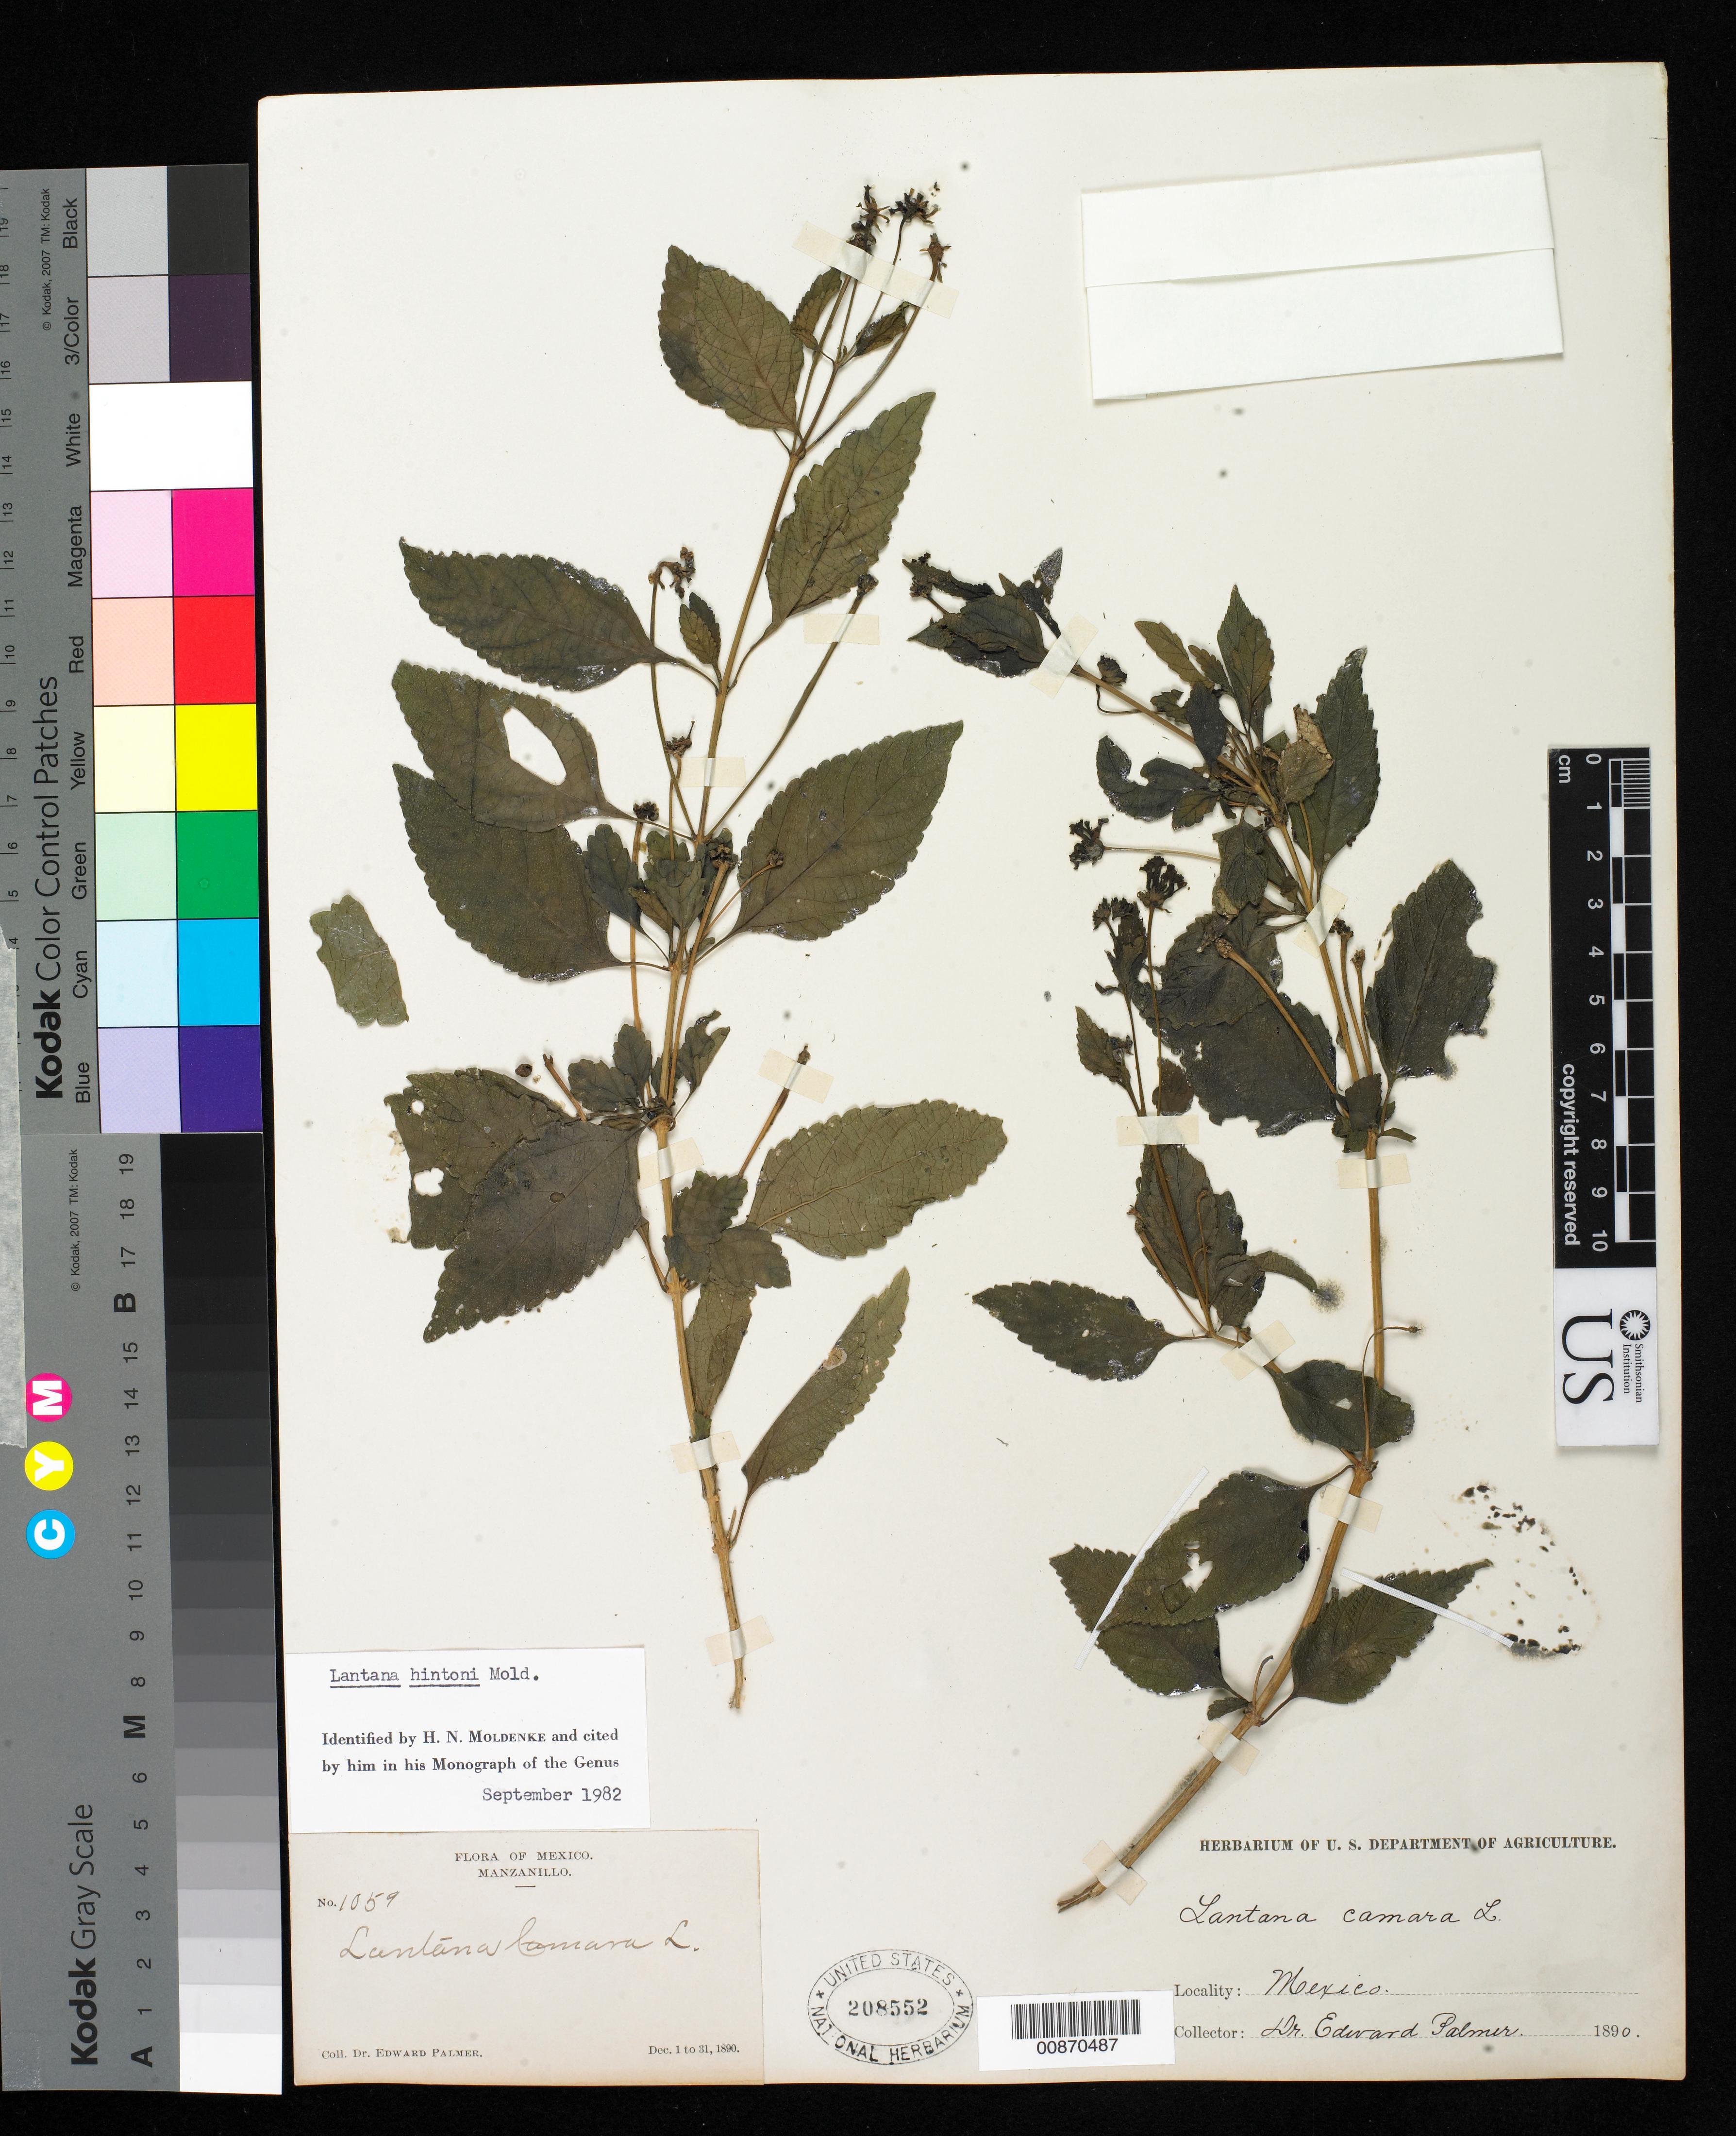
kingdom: Plantae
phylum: Tracheophyta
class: Magnoliopsida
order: Lamiales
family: Verbenaceae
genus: Lantana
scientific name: Lantana hintonii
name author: Moldenke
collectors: E. Palmer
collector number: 1059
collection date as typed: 01 Dec 1890 to 31 Dec 1890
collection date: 1890-12-01/1890-12-31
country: Mexico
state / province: Colima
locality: Manzanillo, Colima.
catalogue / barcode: US 208552